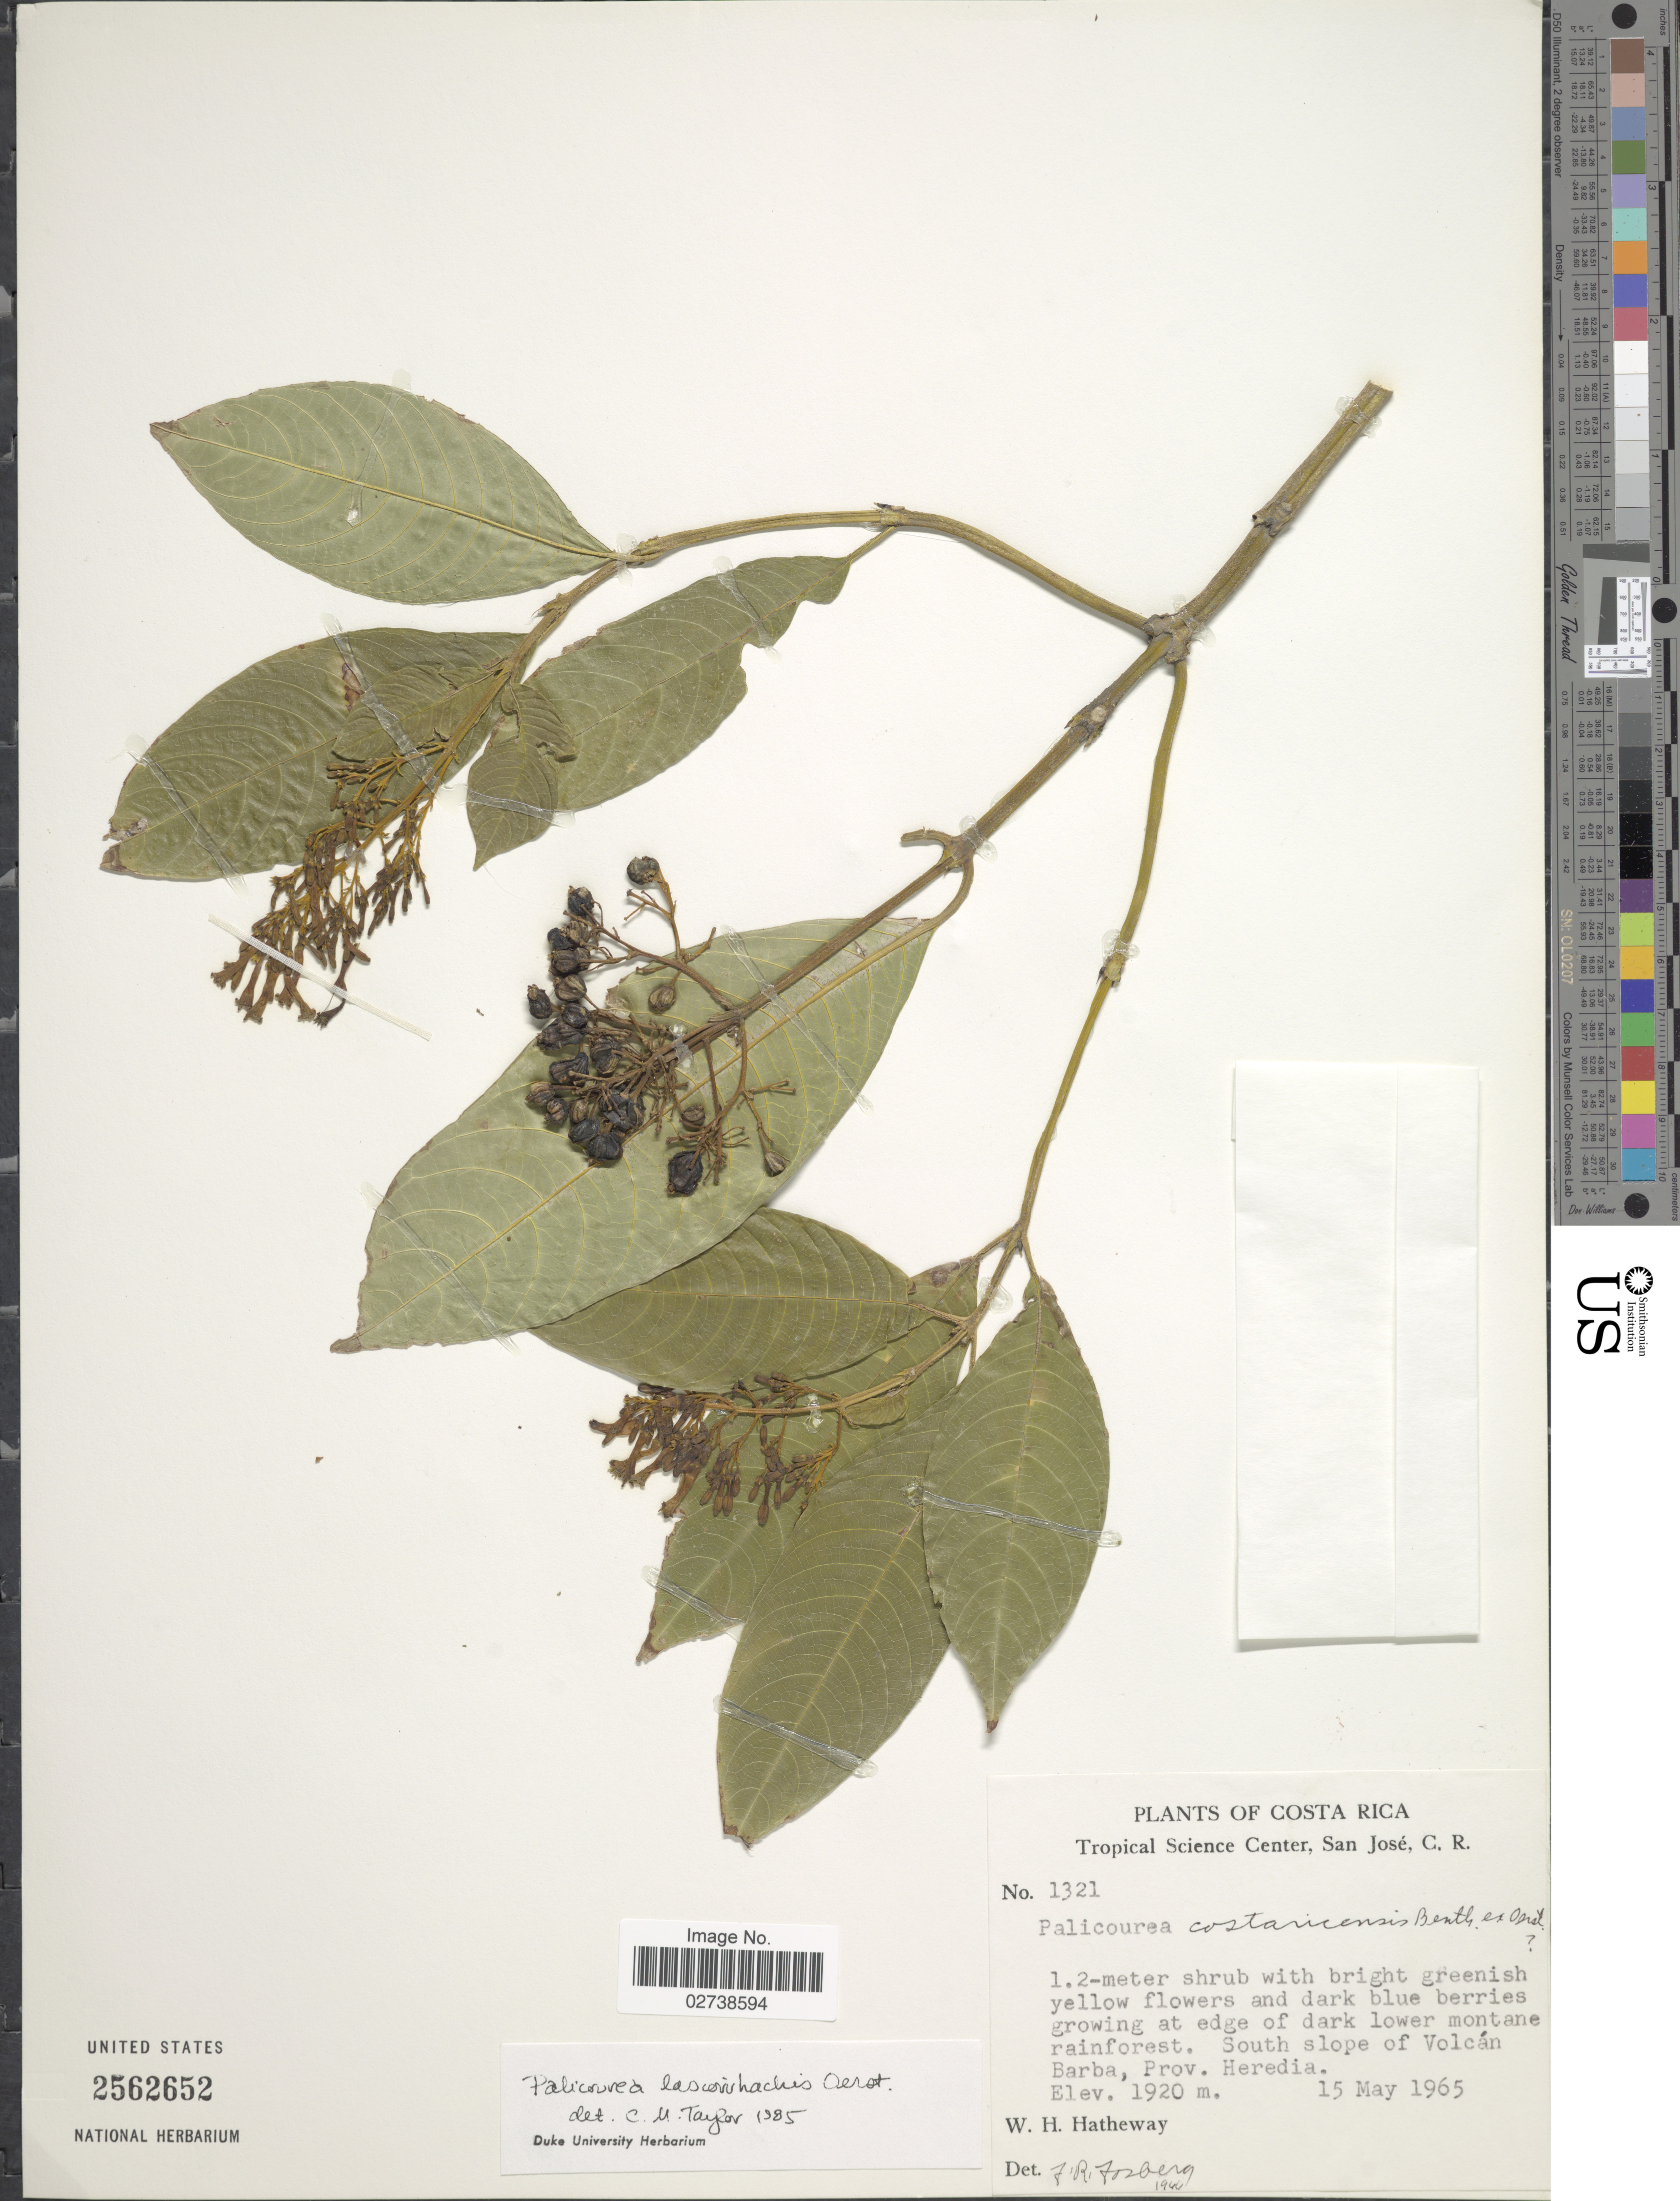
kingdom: Plantae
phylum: Tracheophyta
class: Magnoliopsida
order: Gentianales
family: Rubiaceae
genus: Palicourea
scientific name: Palicourea lasiorrhachis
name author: Oerst.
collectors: W. H. Hatheway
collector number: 1321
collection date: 1965-05-15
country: Costa Rica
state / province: Heredia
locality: At edge of dark lower montane rainforest. South slope of Volcán Barba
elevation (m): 1920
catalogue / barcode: US 2562652